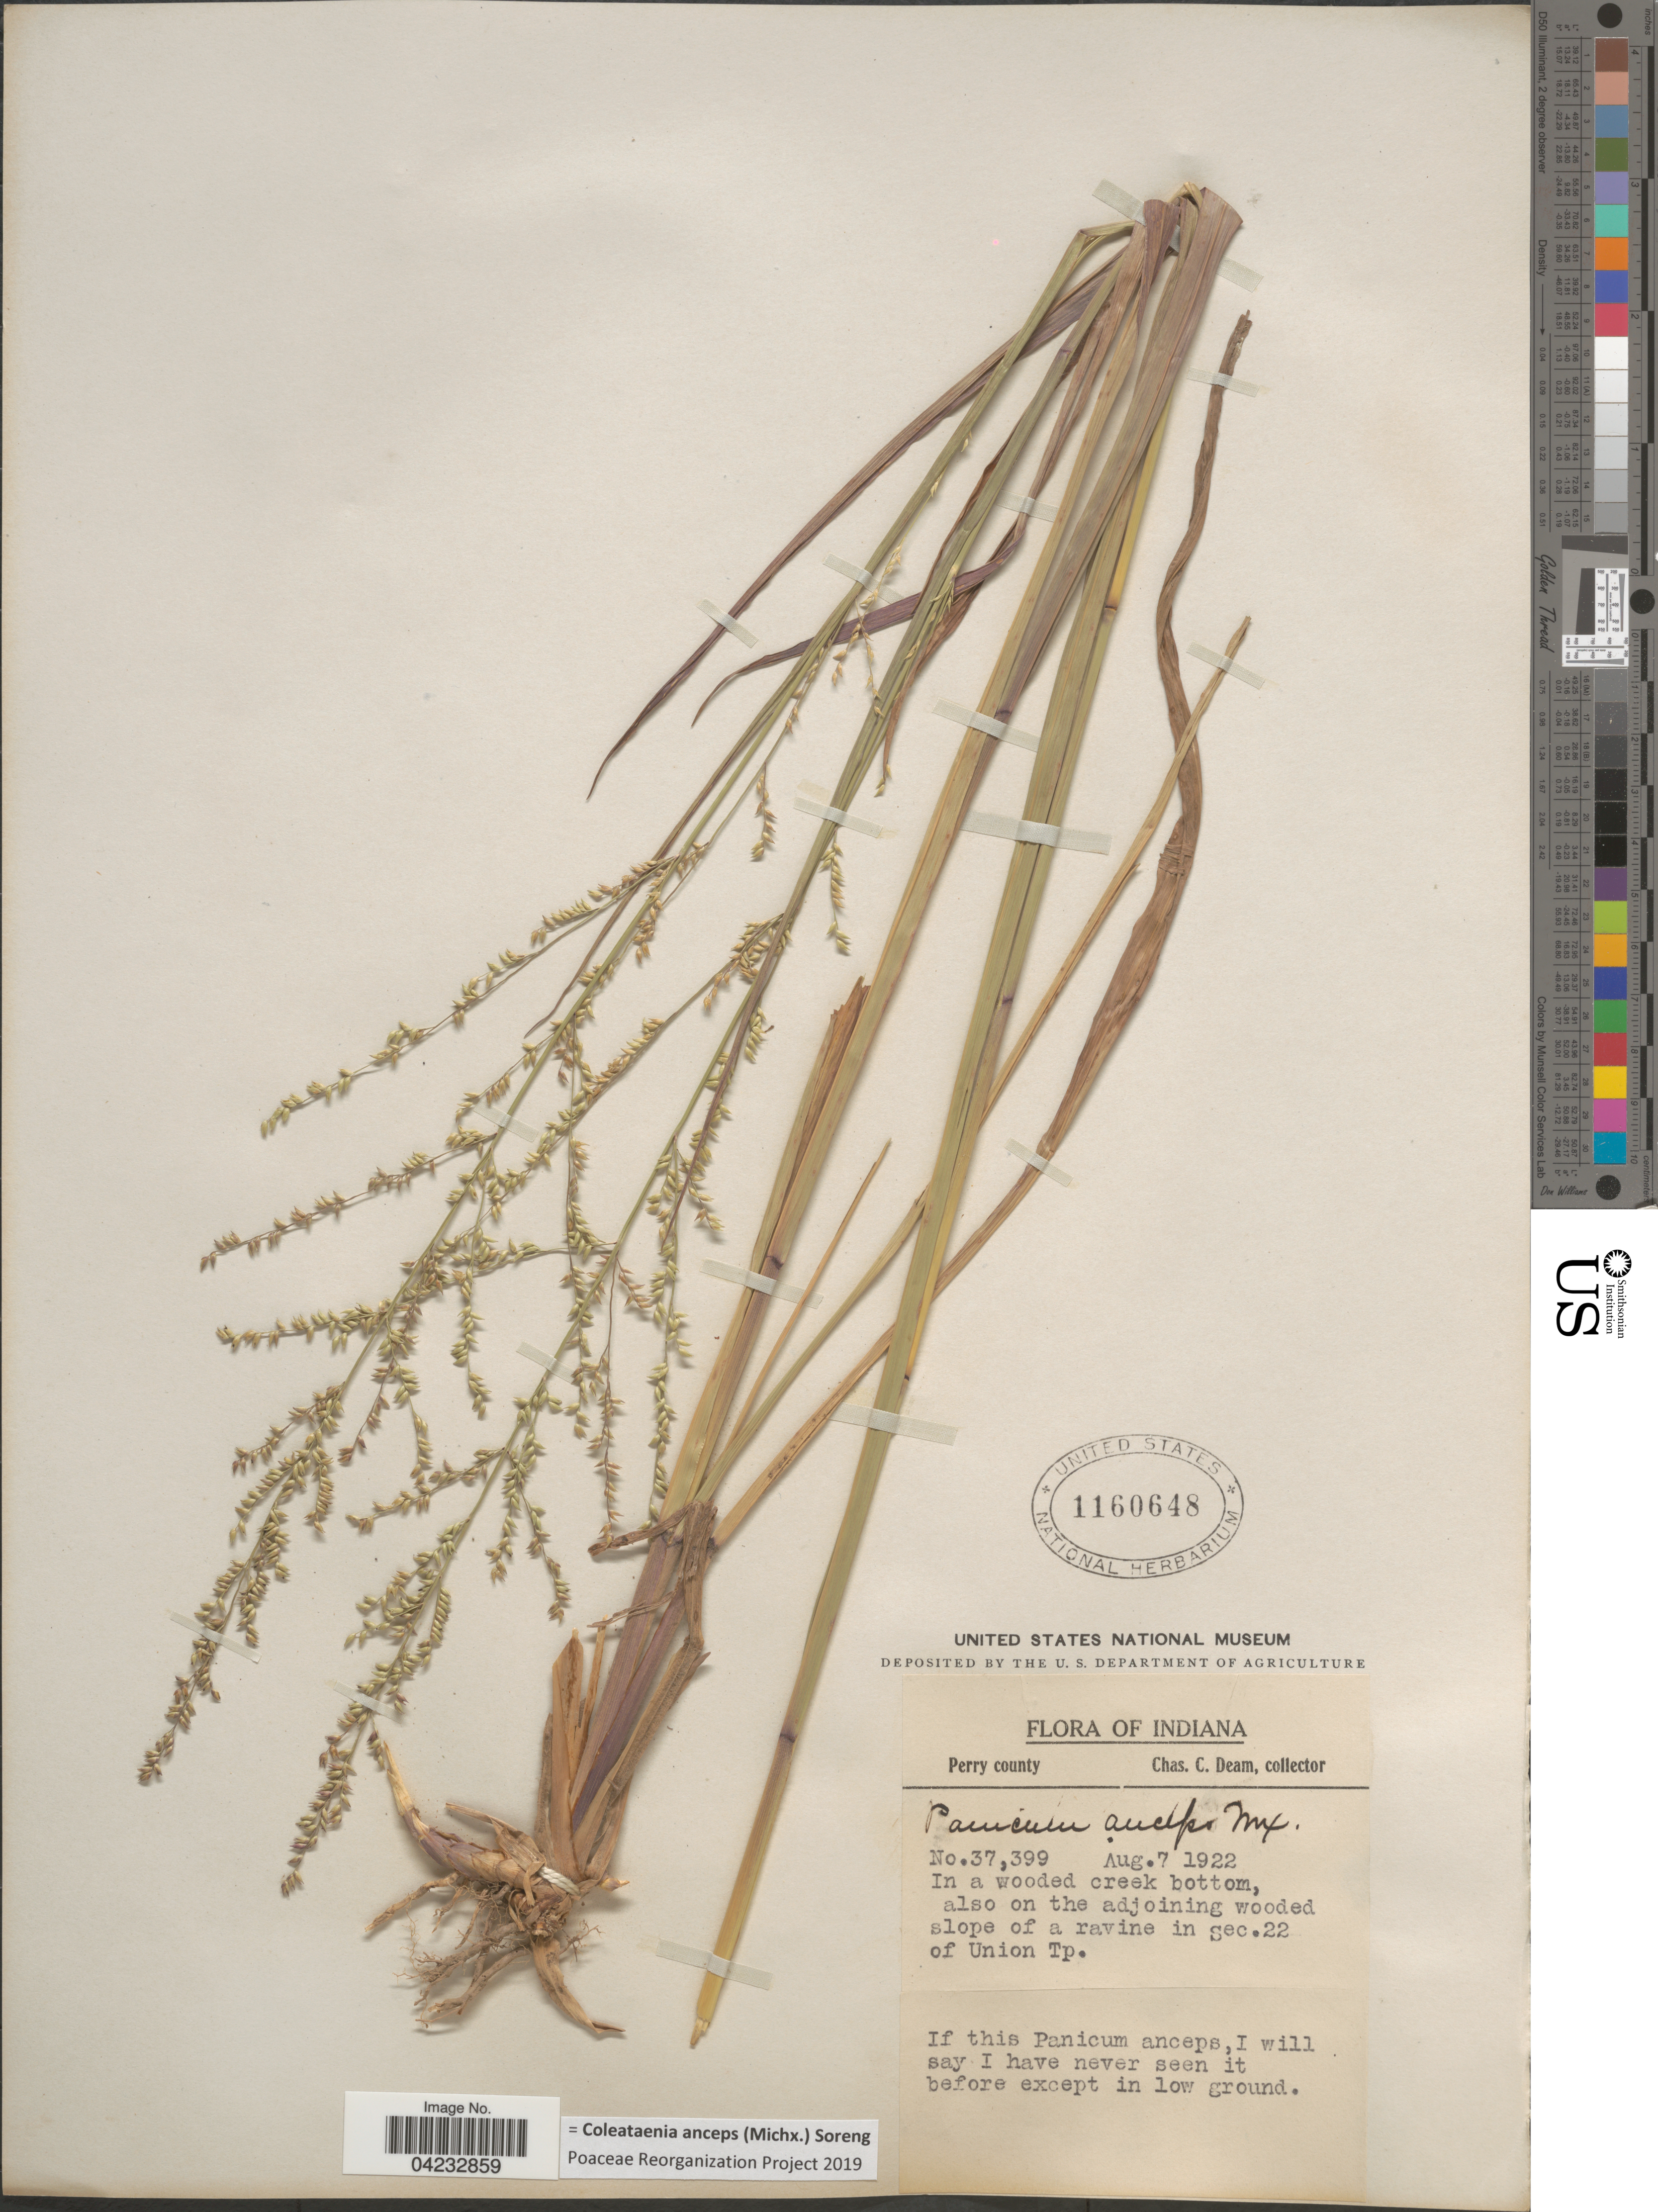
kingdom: Plantae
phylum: Tracheophyta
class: Liliopsida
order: Poales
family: Poaceae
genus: Coleataenia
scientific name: Coleataenia anceps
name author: (Michx.) Soreng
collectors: C. C. Deam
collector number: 37399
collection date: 1922-08-07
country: United States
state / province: Indiana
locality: Perry county. In a wooded creek bottom, also on the adjoining wooded slope of a ravine in Sec. 22 of Union Tp.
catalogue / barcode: US 1160648